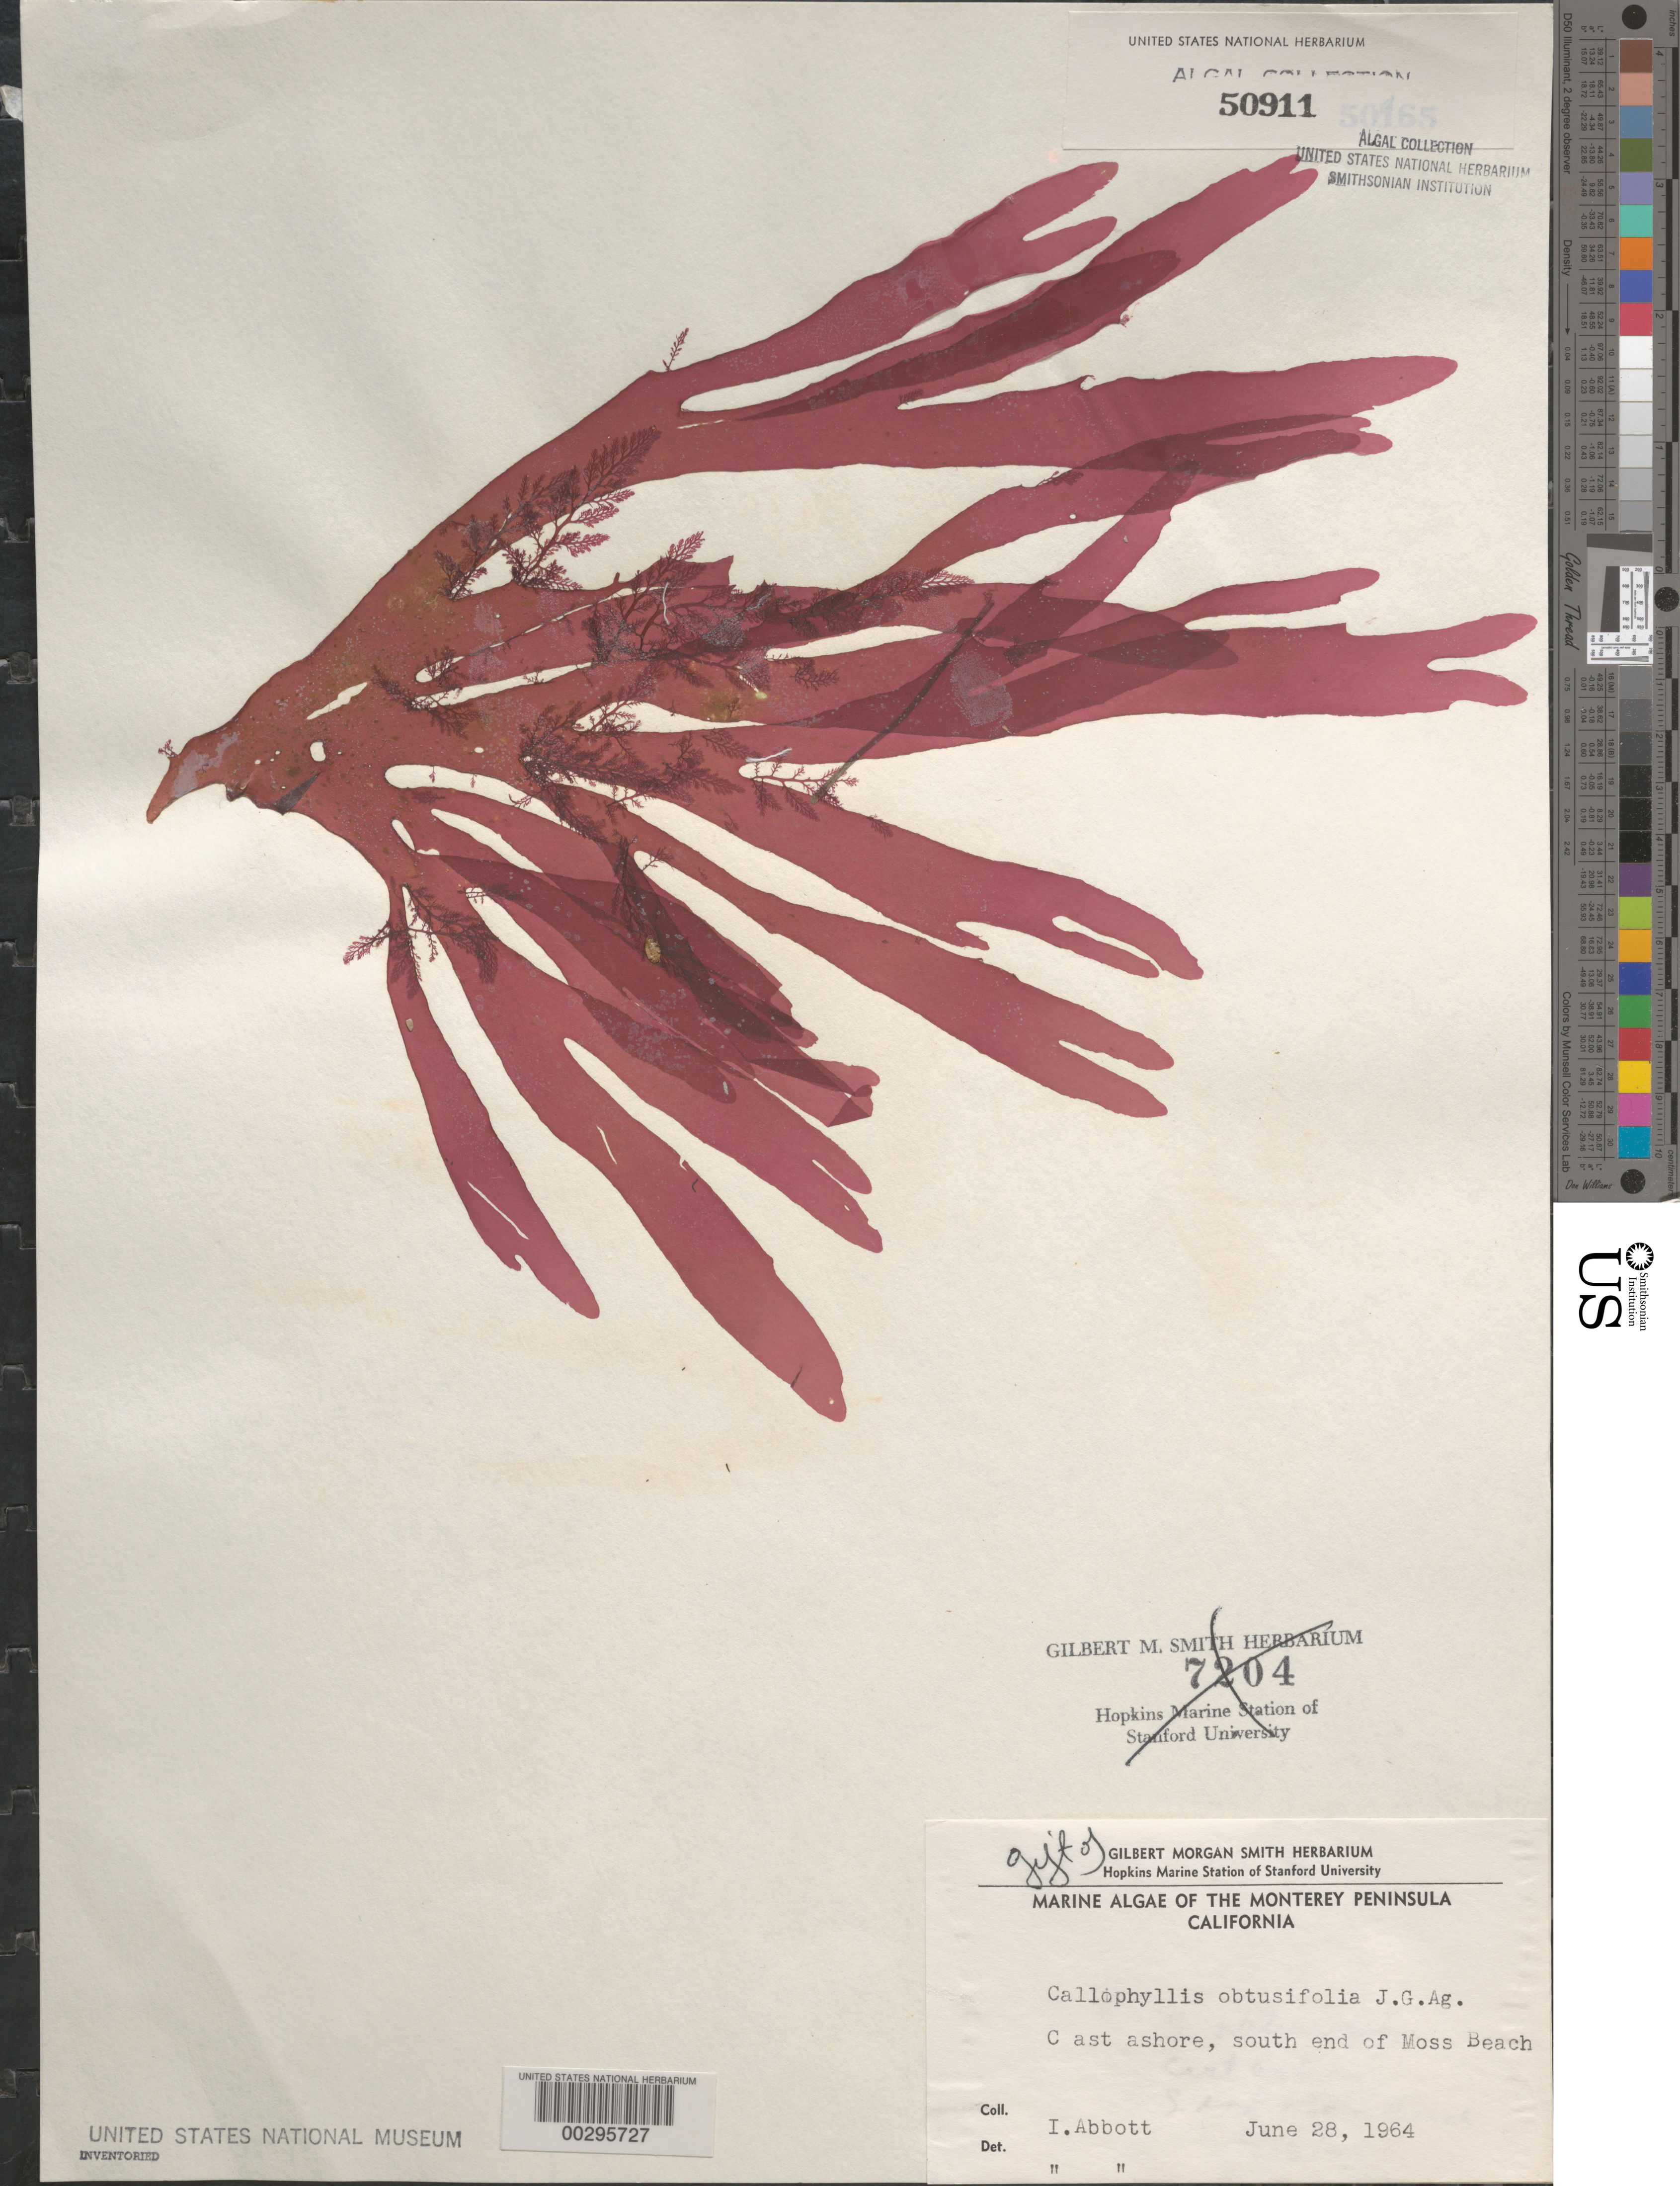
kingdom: Plantae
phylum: Rhodophyta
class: Florideophyceae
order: Gigartinales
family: Kallymeniaceae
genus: Callophyllis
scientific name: Callophyllis obtusifolia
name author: J. Agardh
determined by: Abbott, Isabella A.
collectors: I. A. Abbott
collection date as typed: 28 Jun 1964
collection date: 1964-06-28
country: United States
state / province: California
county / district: Monterey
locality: Moss Beach, south end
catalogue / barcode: US 50911